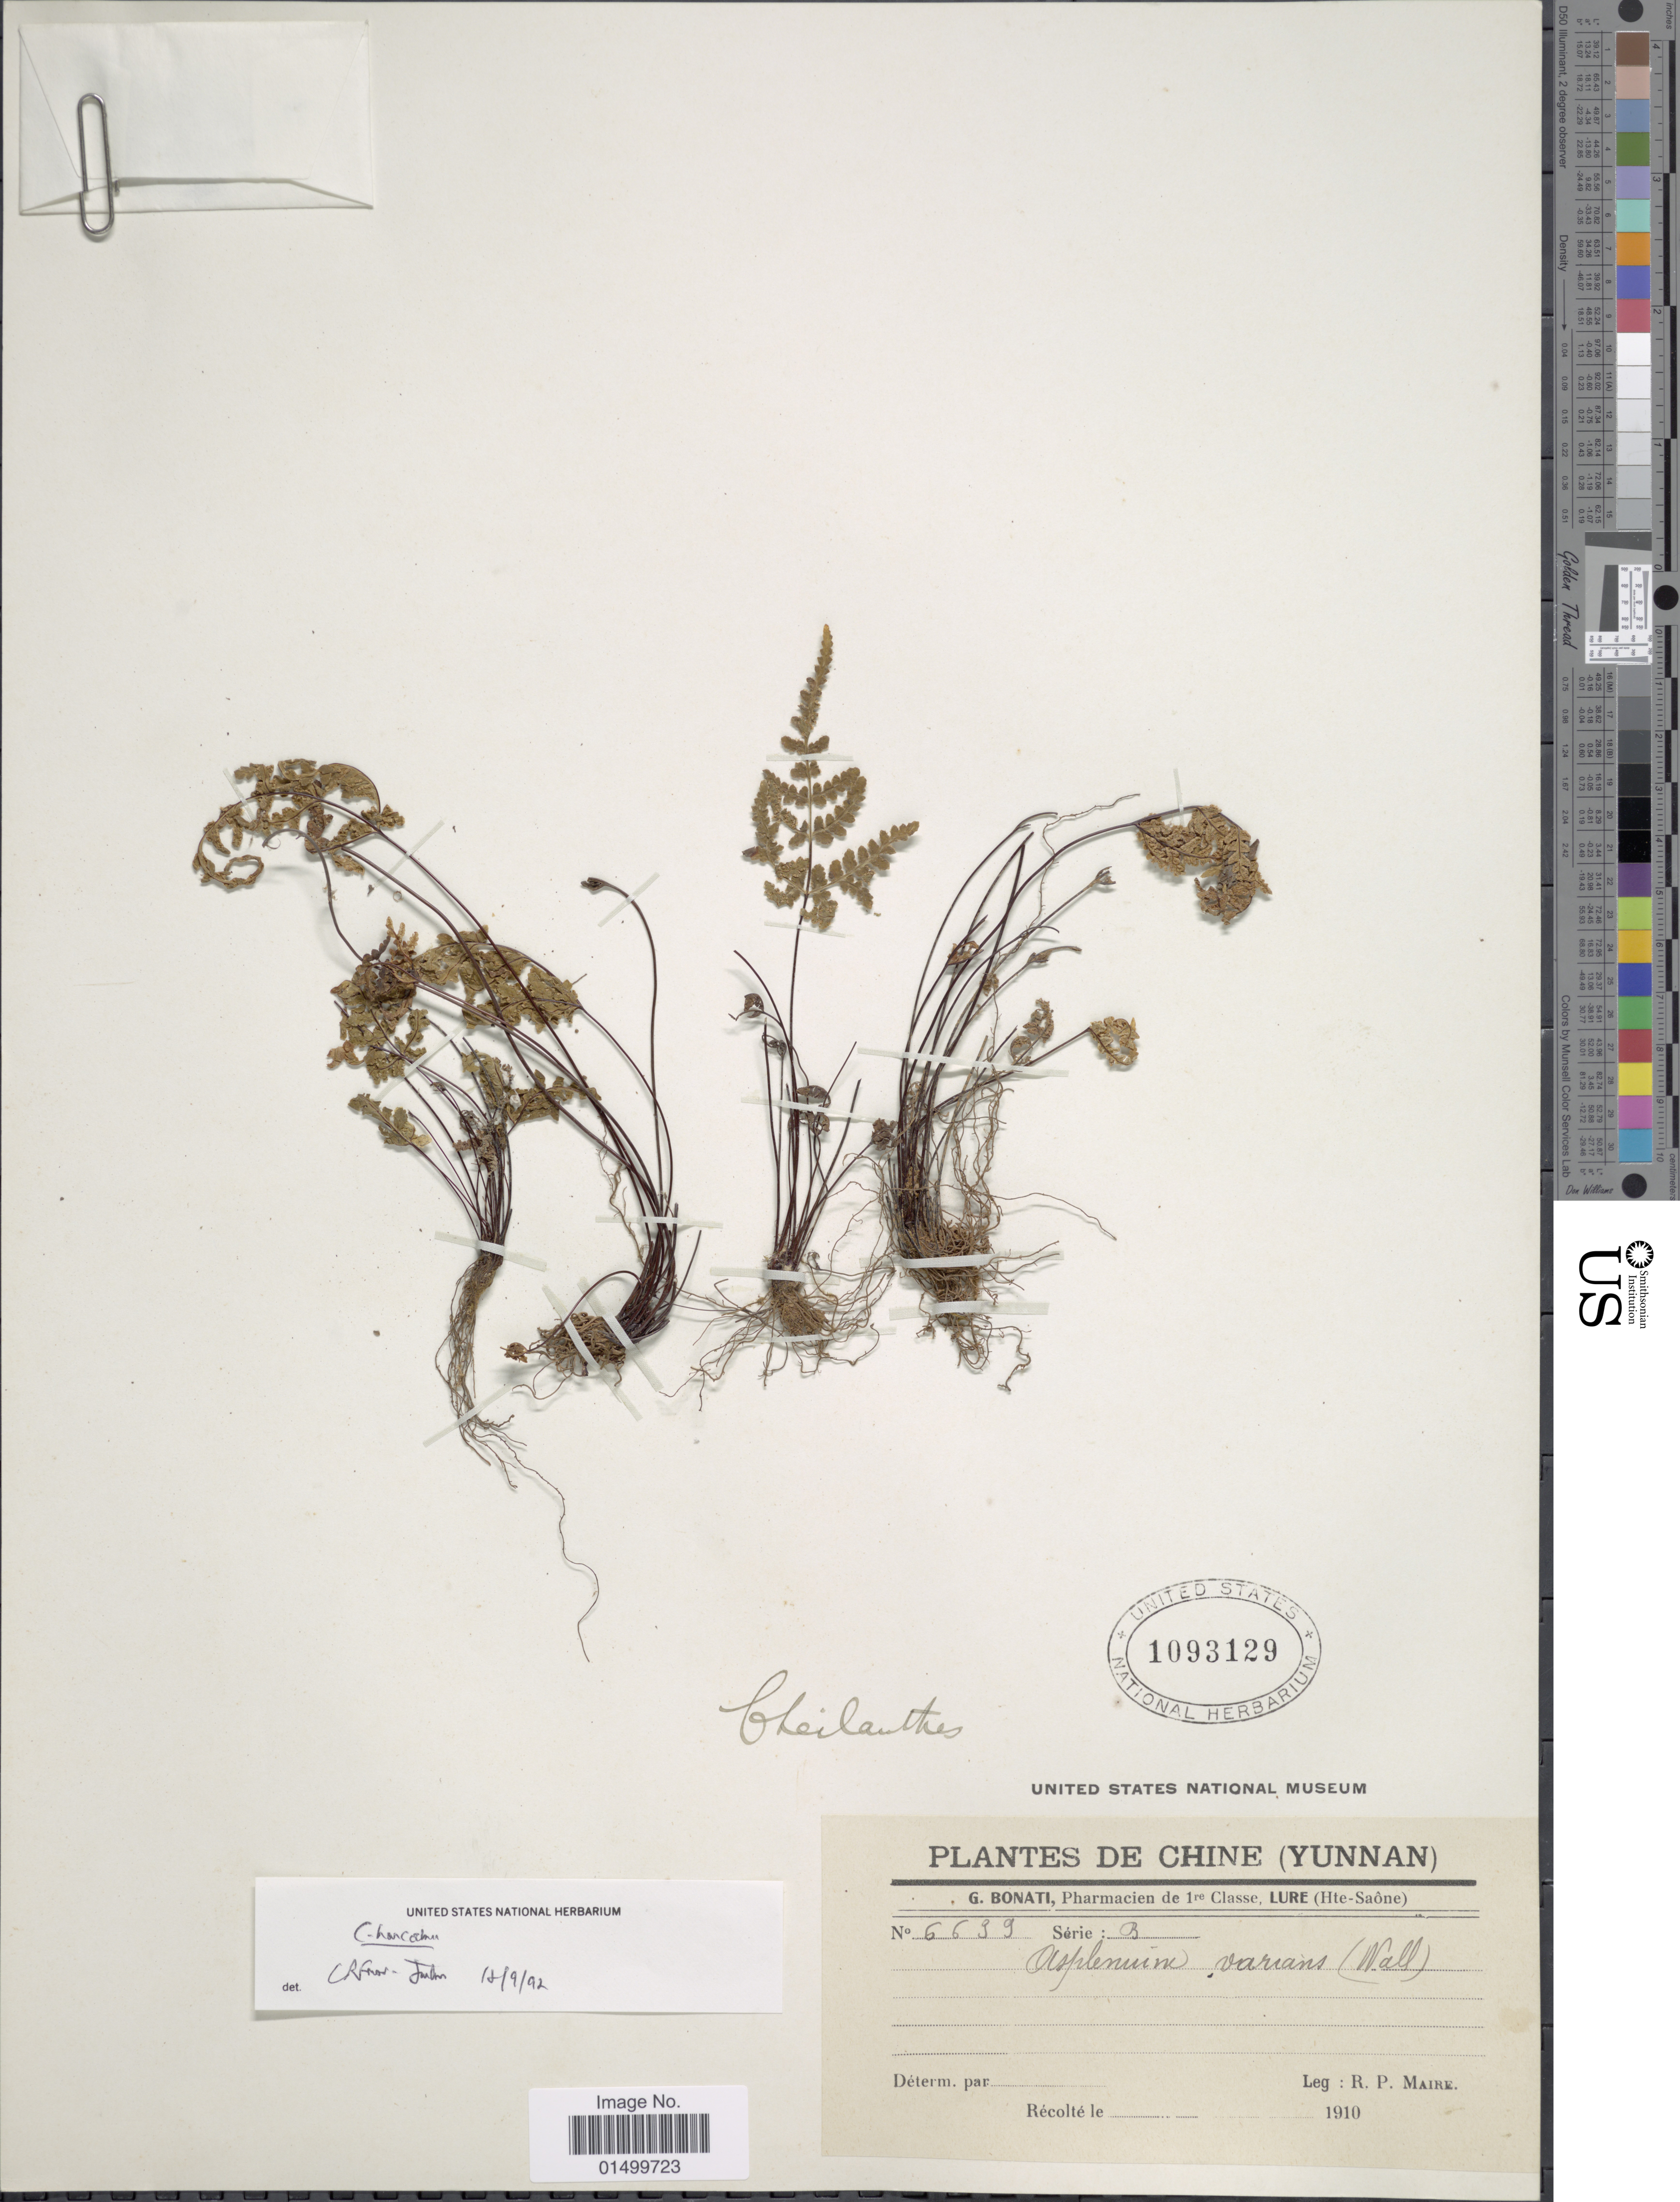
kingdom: Plantae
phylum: Tracheophyta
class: Polypodiopsida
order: Polypodiales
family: Pteridaceae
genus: Cheilanthes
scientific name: Cheilanthes sp.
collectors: R.-P. Maire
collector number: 6699*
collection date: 1910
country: China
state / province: Yunnan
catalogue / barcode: US 1093129